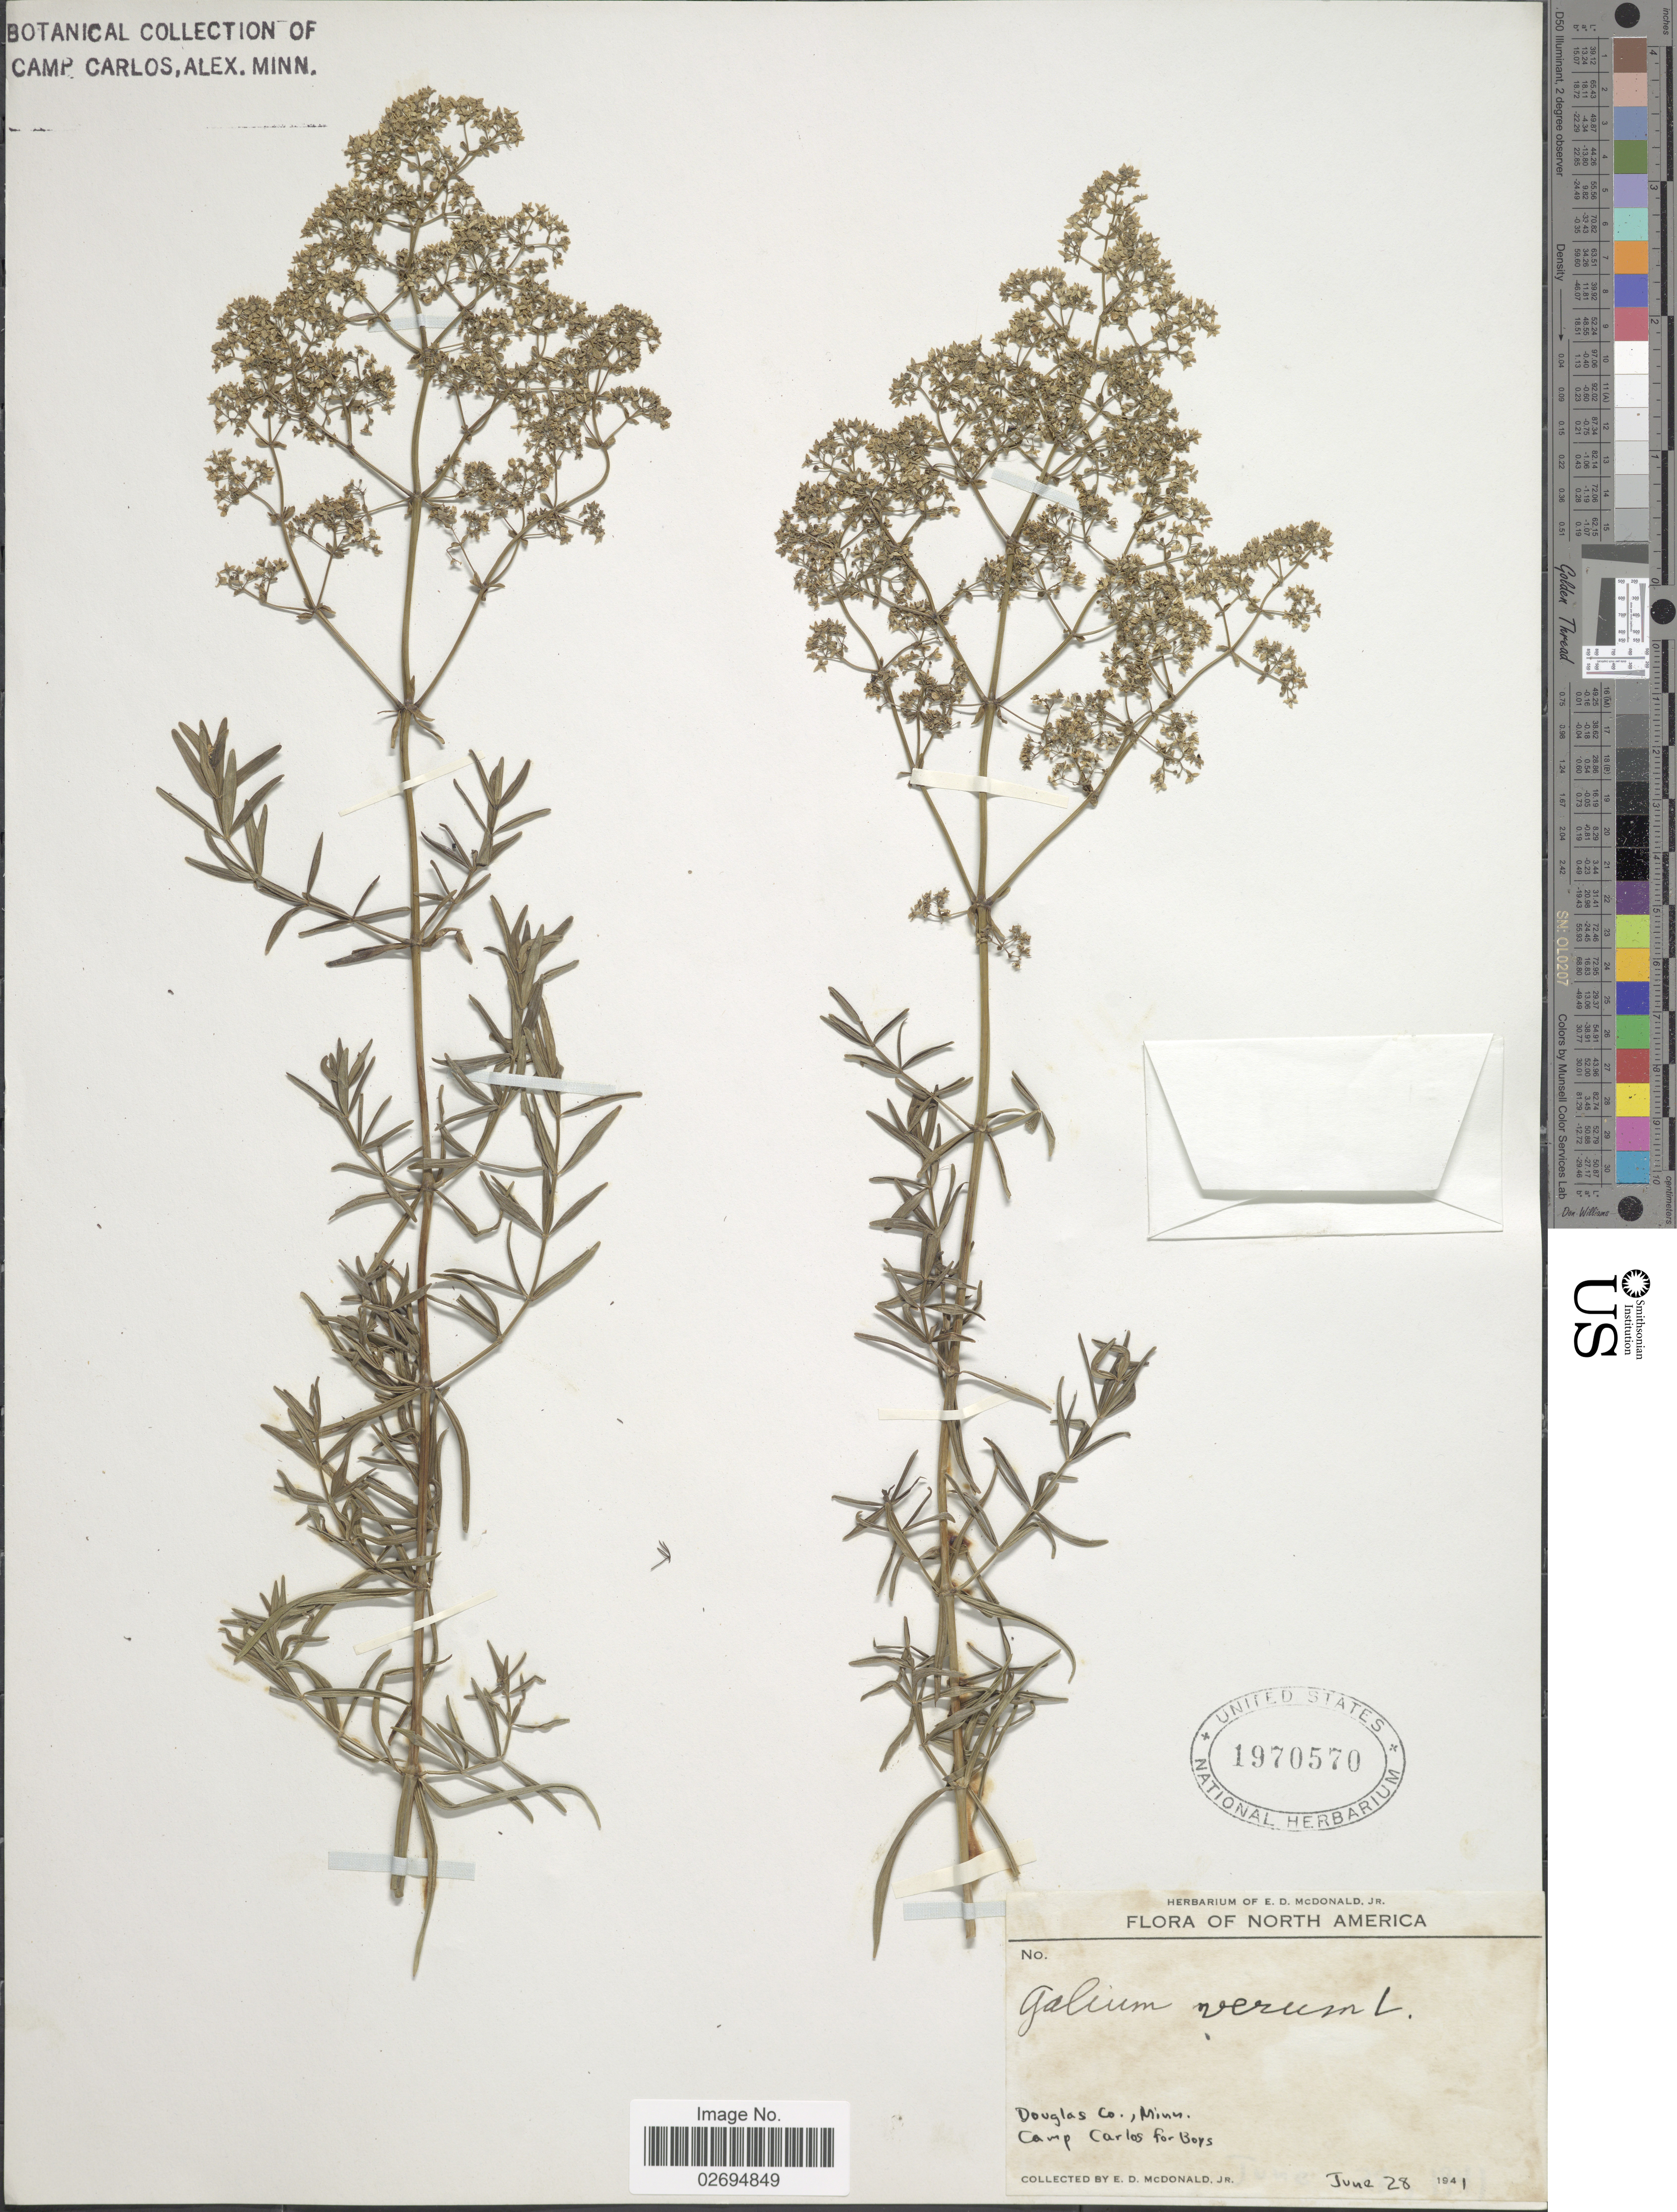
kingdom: Plantae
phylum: Tracheophyta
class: Magnoliopsida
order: Gentianales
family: Rubiaceae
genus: Galium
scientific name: Galium verum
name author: L.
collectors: E. D. McDonald Jr.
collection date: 1941-06-28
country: United States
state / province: Minnesota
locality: Douglas Co., Camp Carlos for Boys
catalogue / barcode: US 1970570